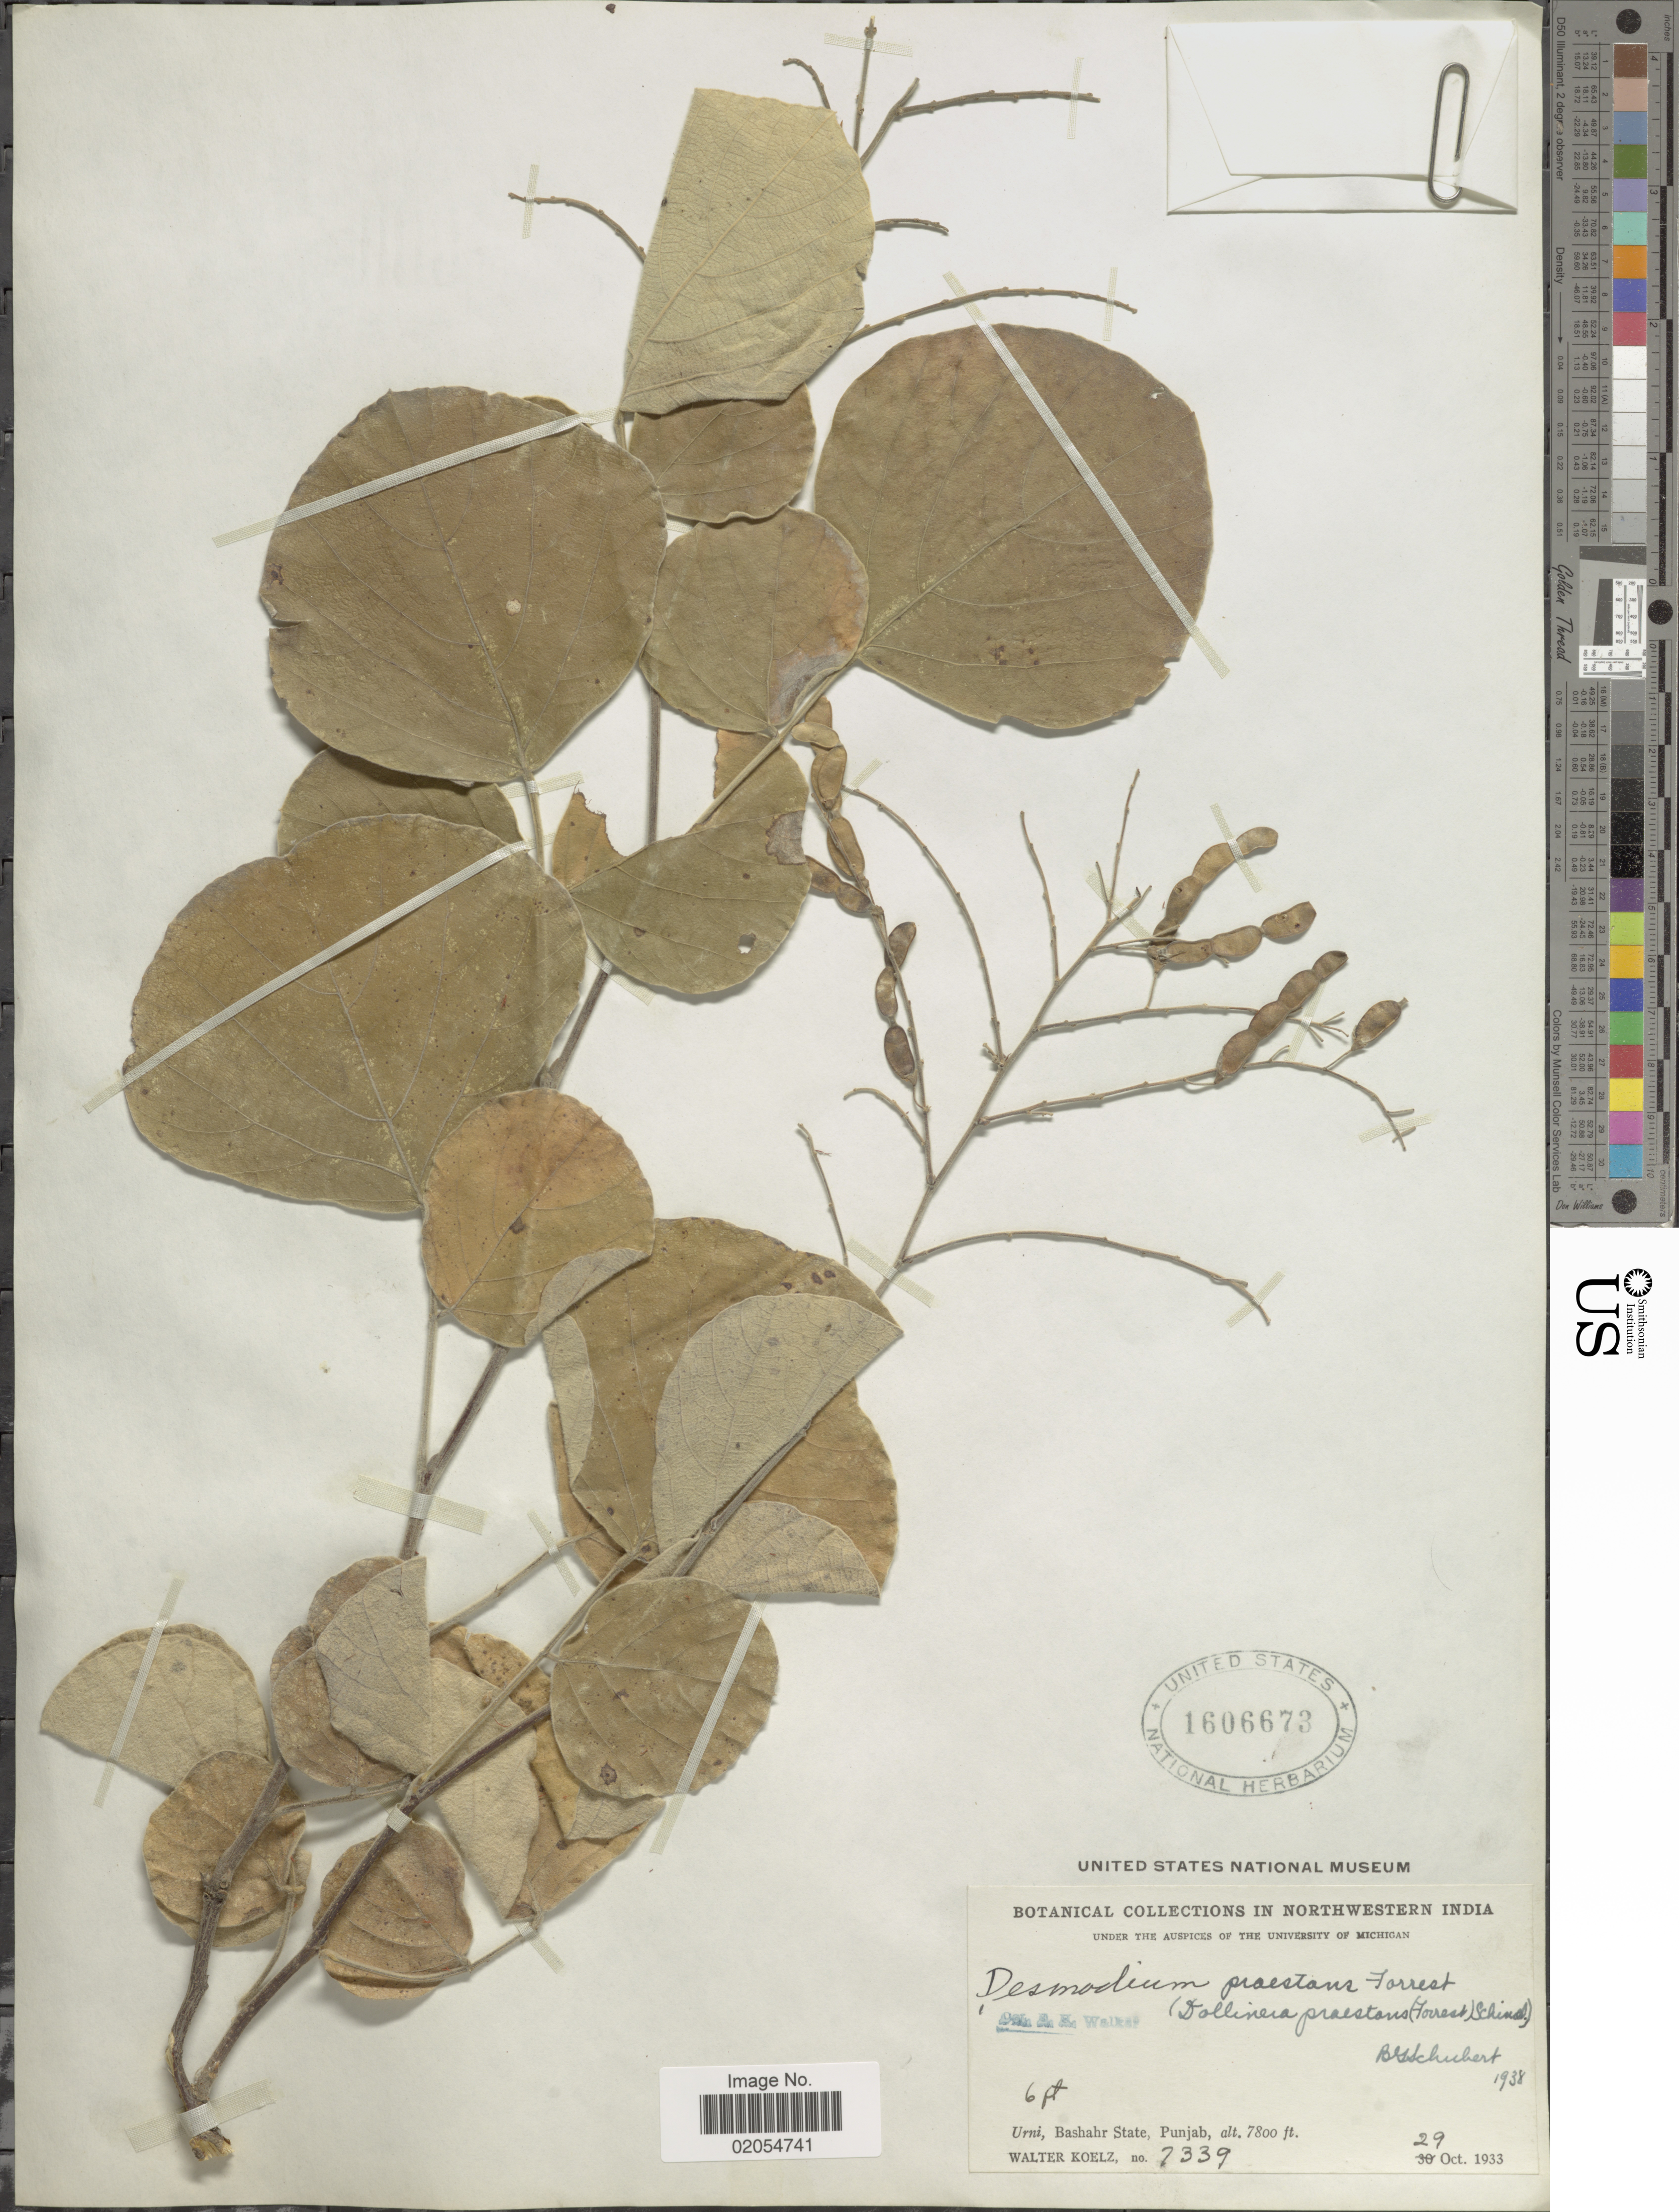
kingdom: Plantae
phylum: Tracheophyta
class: Magnoliopsida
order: Fabales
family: Fabaceae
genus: Sunhangia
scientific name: Sunhangia yunnanensis var. praestans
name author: (Forrest ex W.W. Sm.) H. Ohashi & K. Ohashi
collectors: W. N. Koelz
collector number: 7339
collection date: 1933-10-29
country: India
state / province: Punjab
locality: Northwestern India. Urni, Bashahr State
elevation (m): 2377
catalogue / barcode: US 1606673